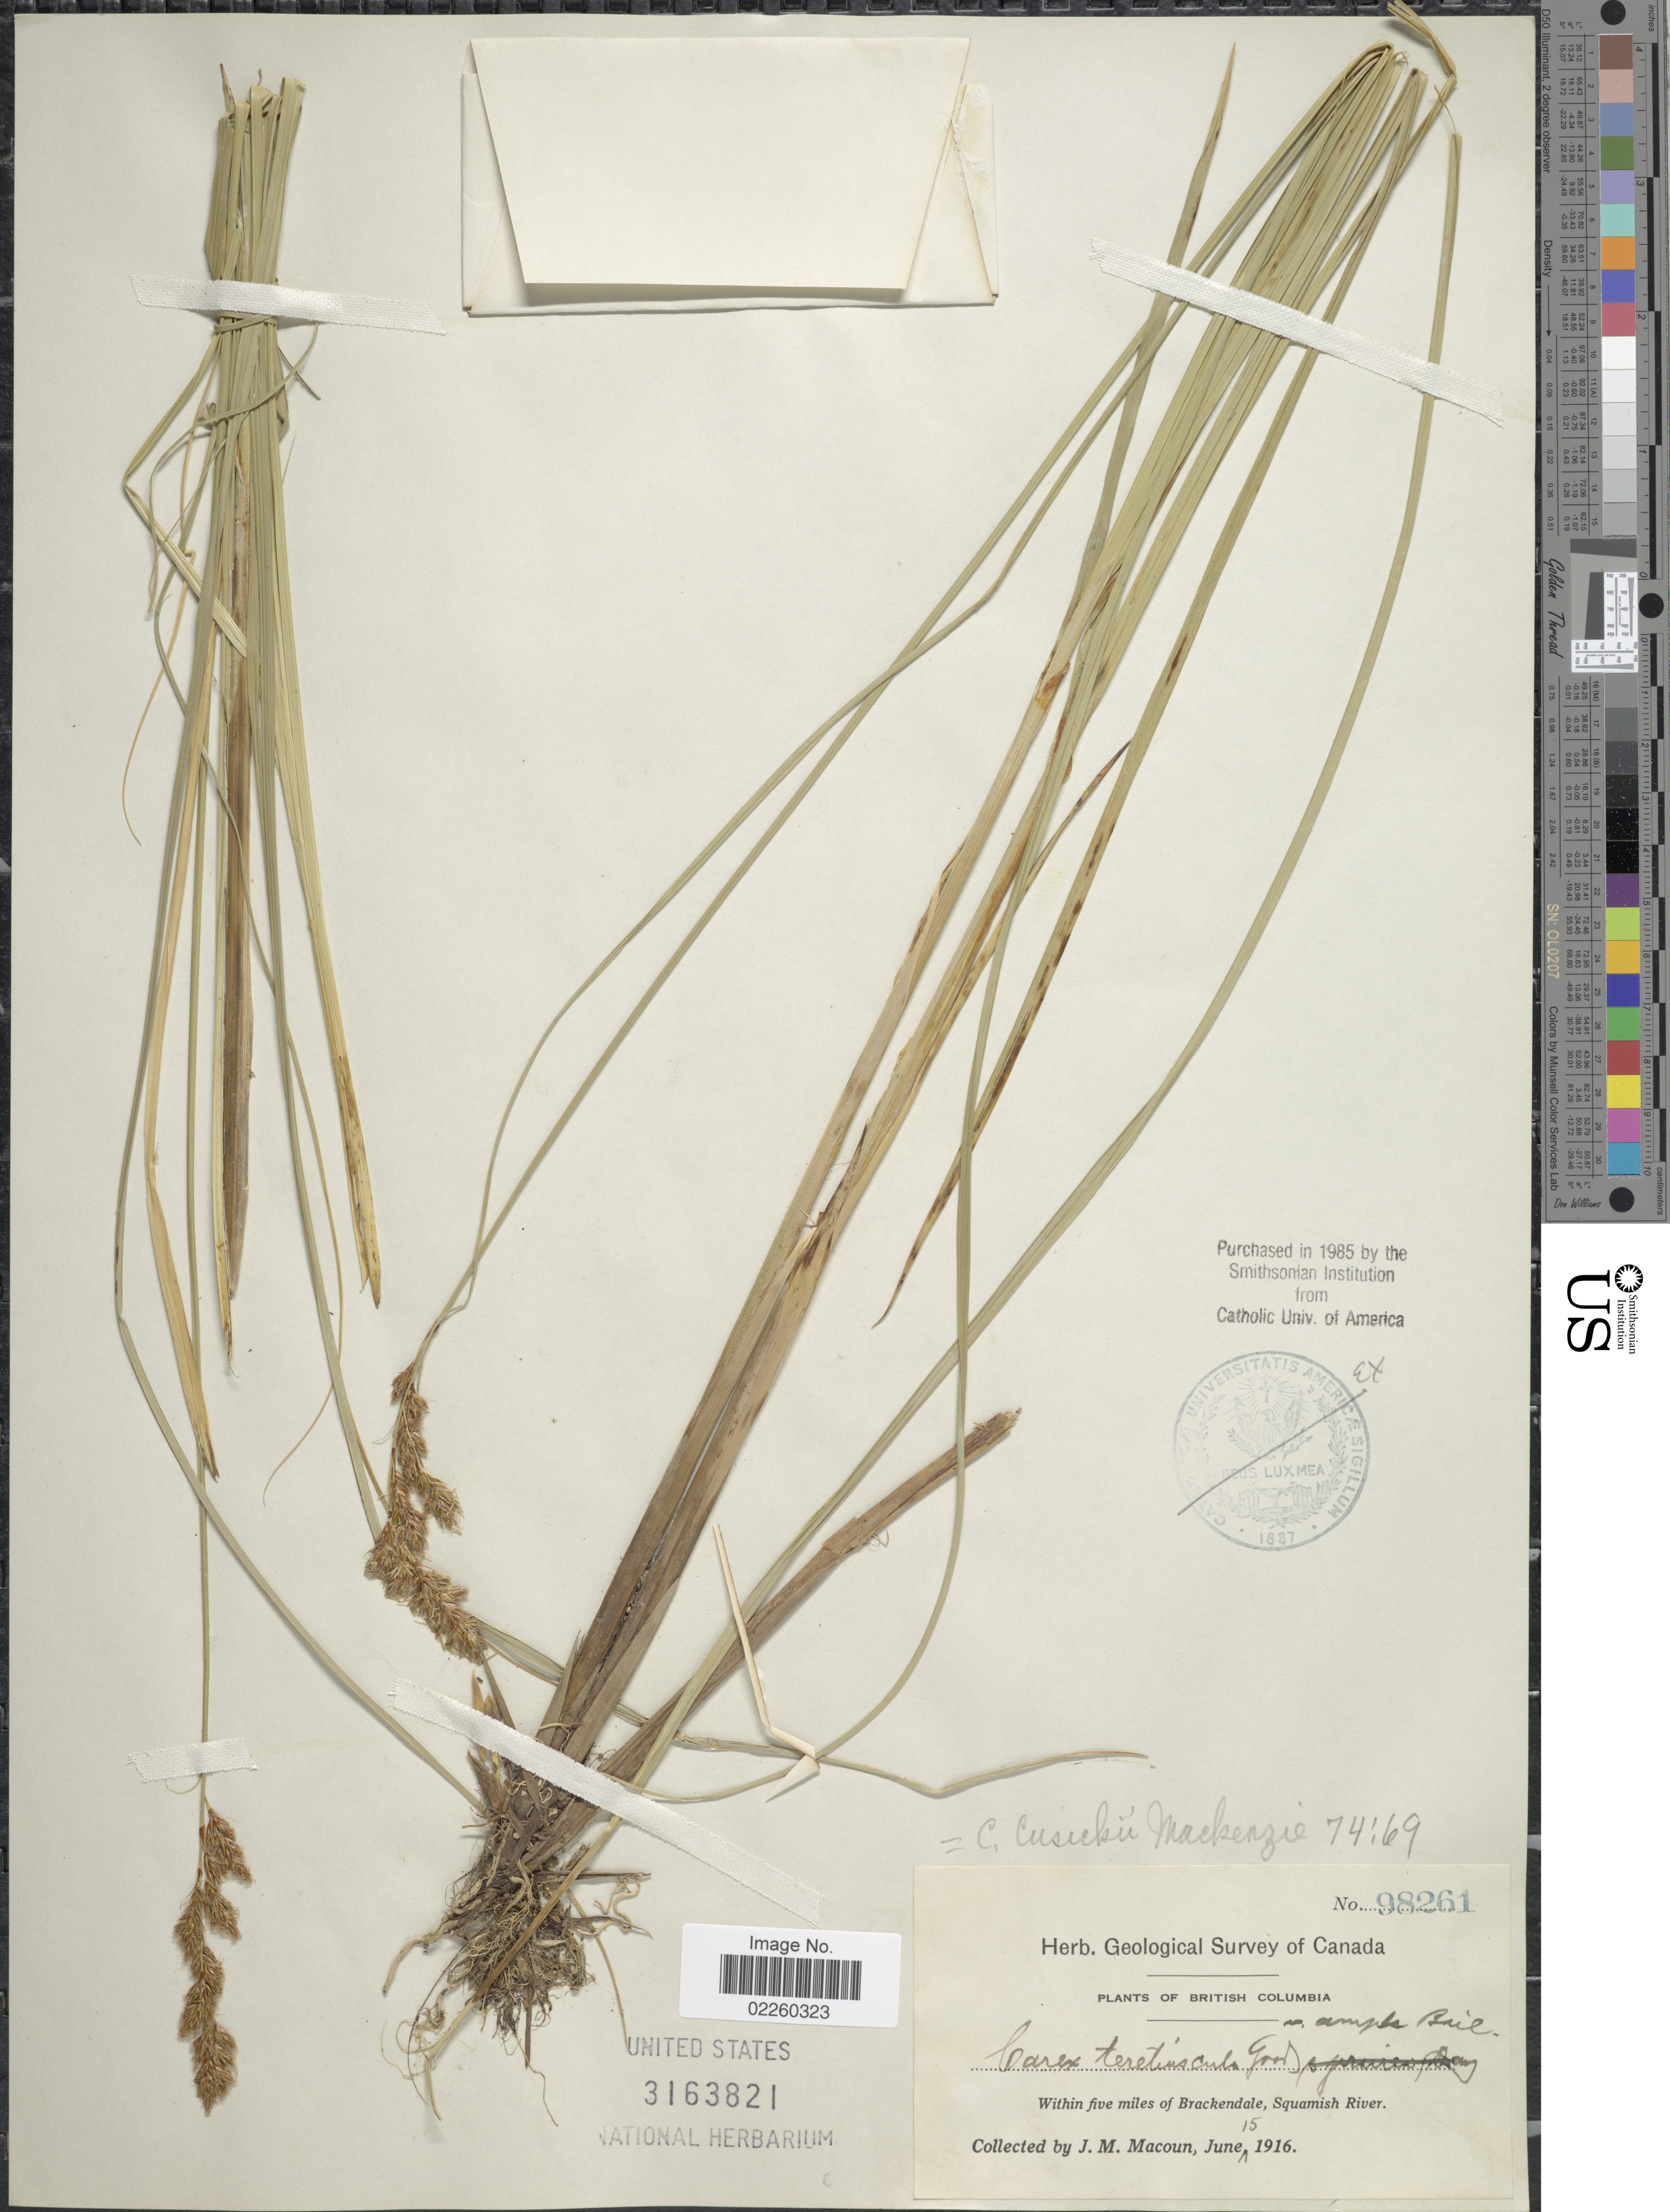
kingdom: Plantae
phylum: Tracheophyta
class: Liliopsida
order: Poales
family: Cyperaceae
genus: Carex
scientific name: Carex cusickii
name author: Mack.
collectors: J. M. Macoun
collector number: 98261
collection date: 1916-06-15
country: Canada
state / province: British Columbia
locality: British Columbia, within five miles of Brackendale, Squamish River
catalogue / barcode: US 3163821